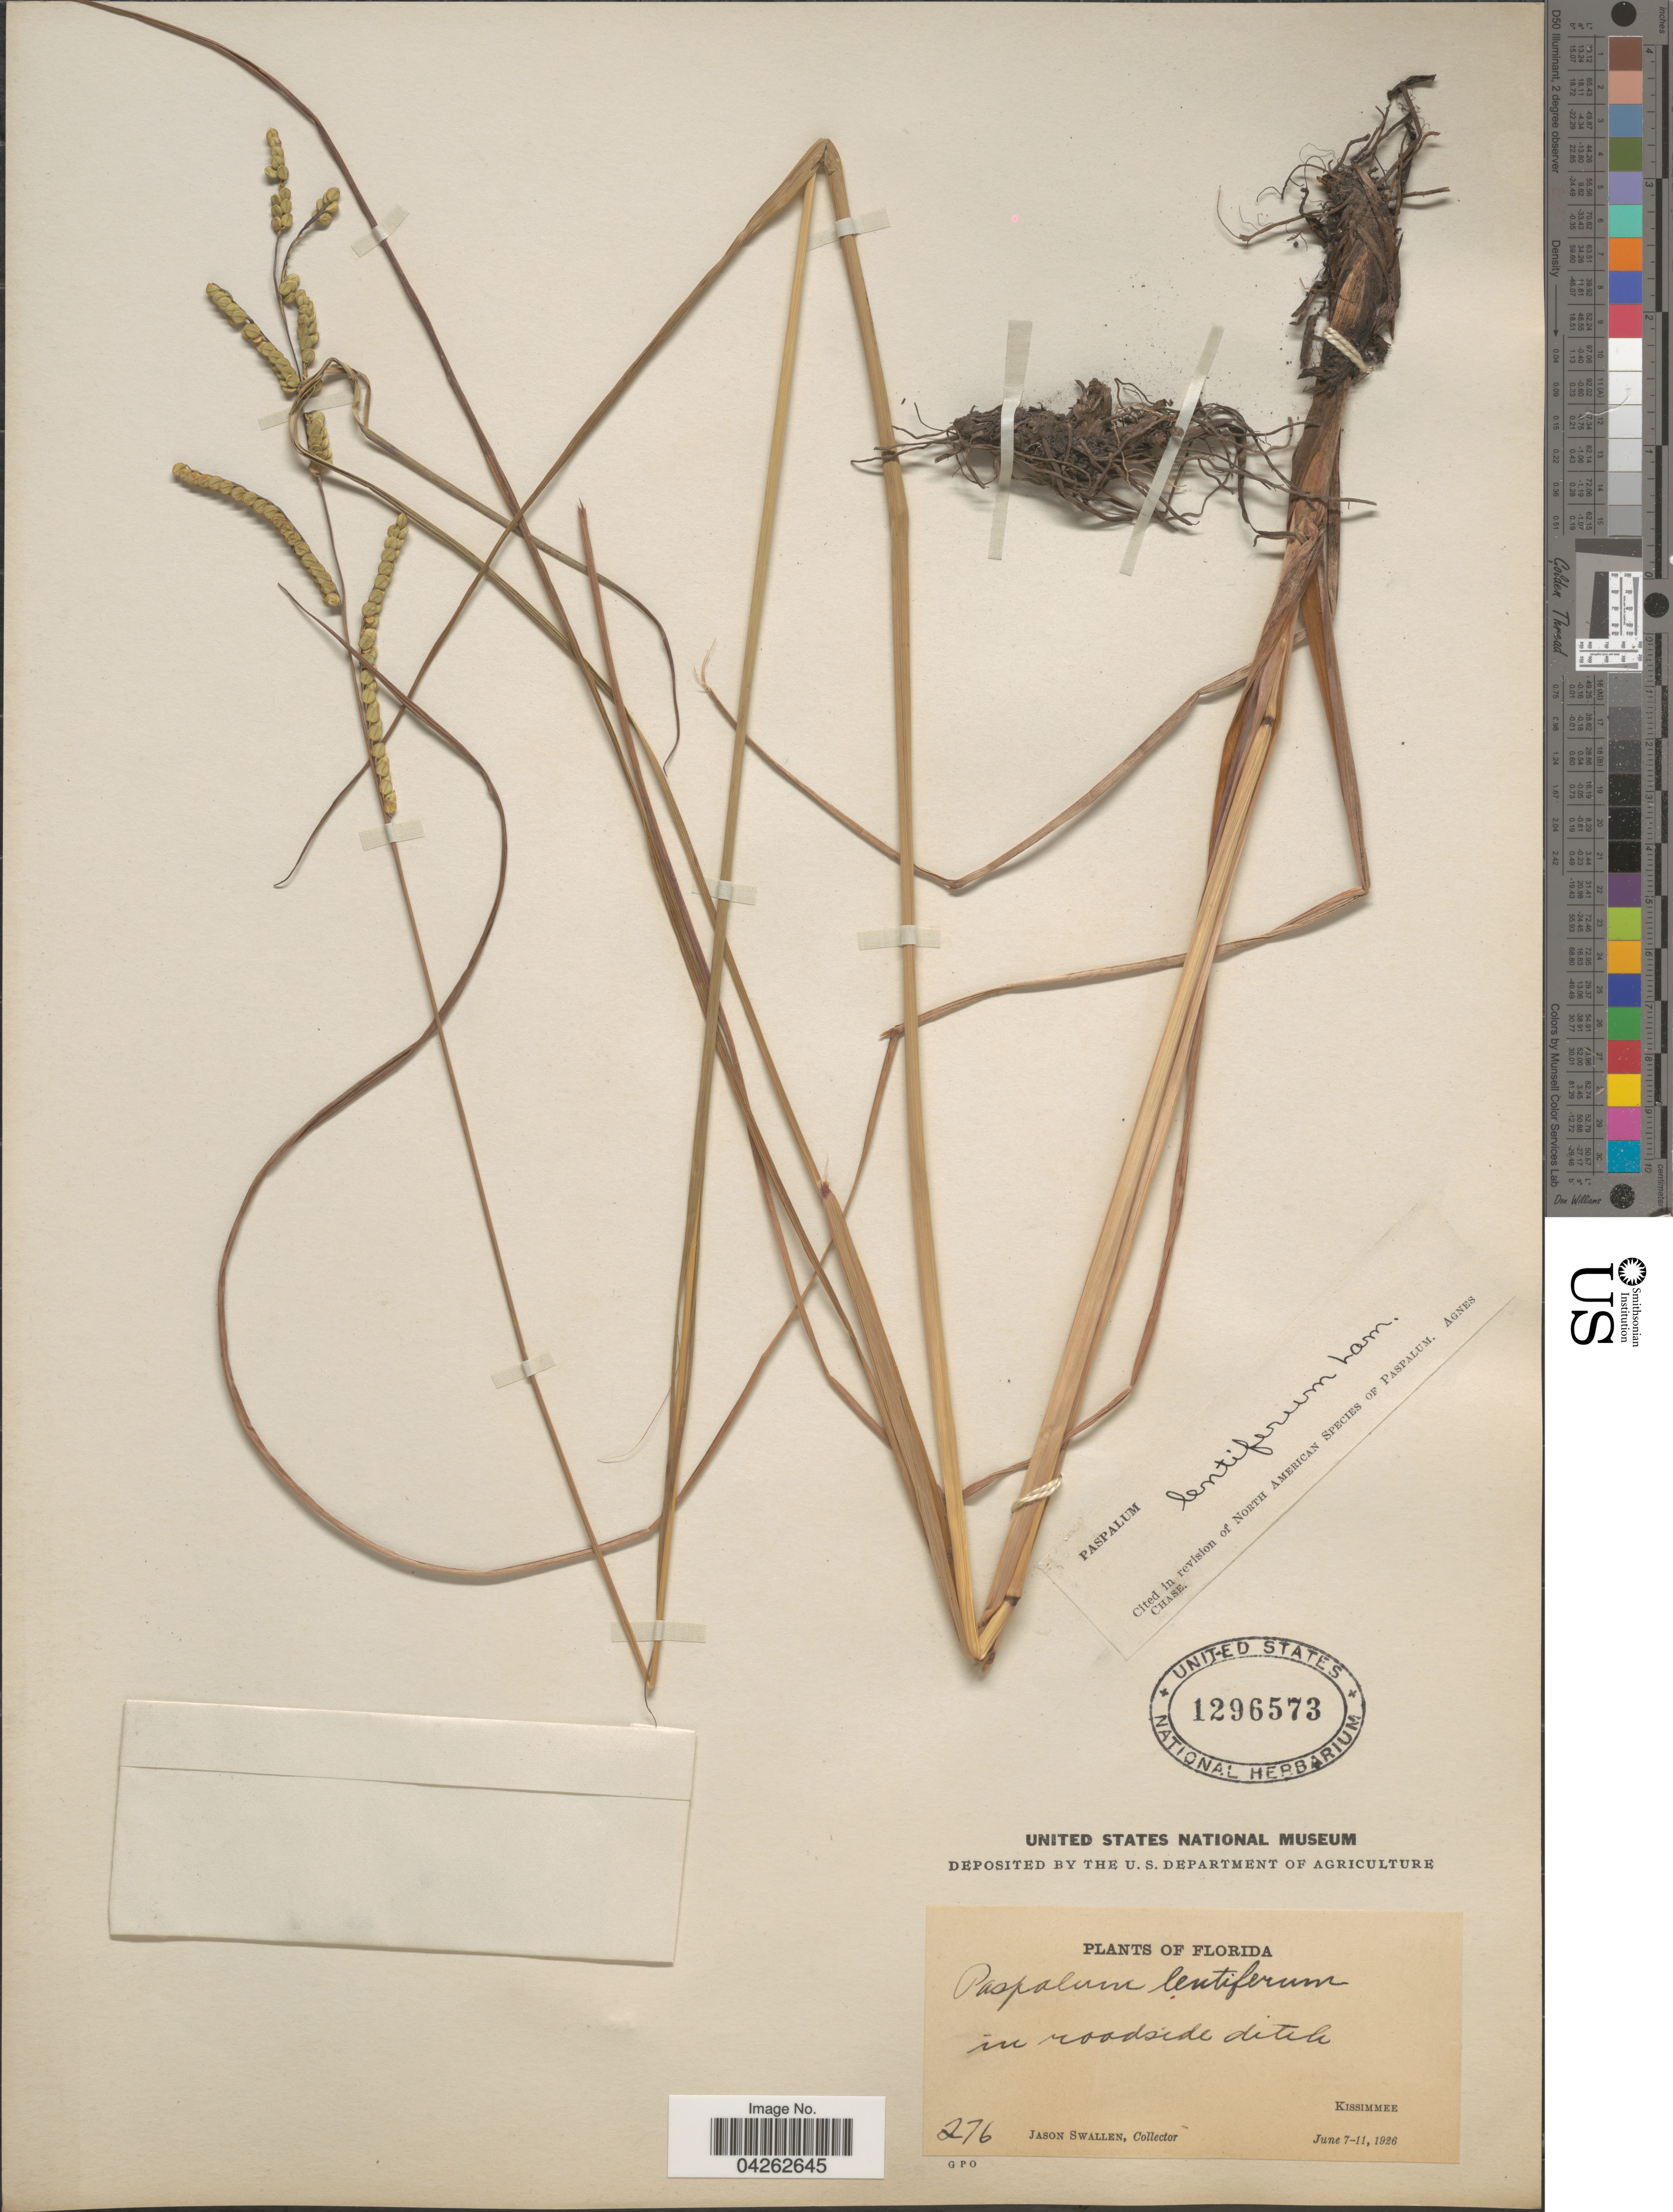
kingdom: Plantae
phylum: Tracheophyta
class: Liliopsida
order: Poales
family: Poaceae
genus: Paspalum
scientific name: Paspalum lentiferum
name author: Lam.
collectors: J. R. Swallen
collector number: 276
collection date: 1926-06-07/1926-06-11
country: United States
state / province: Florida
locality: In roadside ditch. Kissimmee.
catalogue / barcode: US 1296573